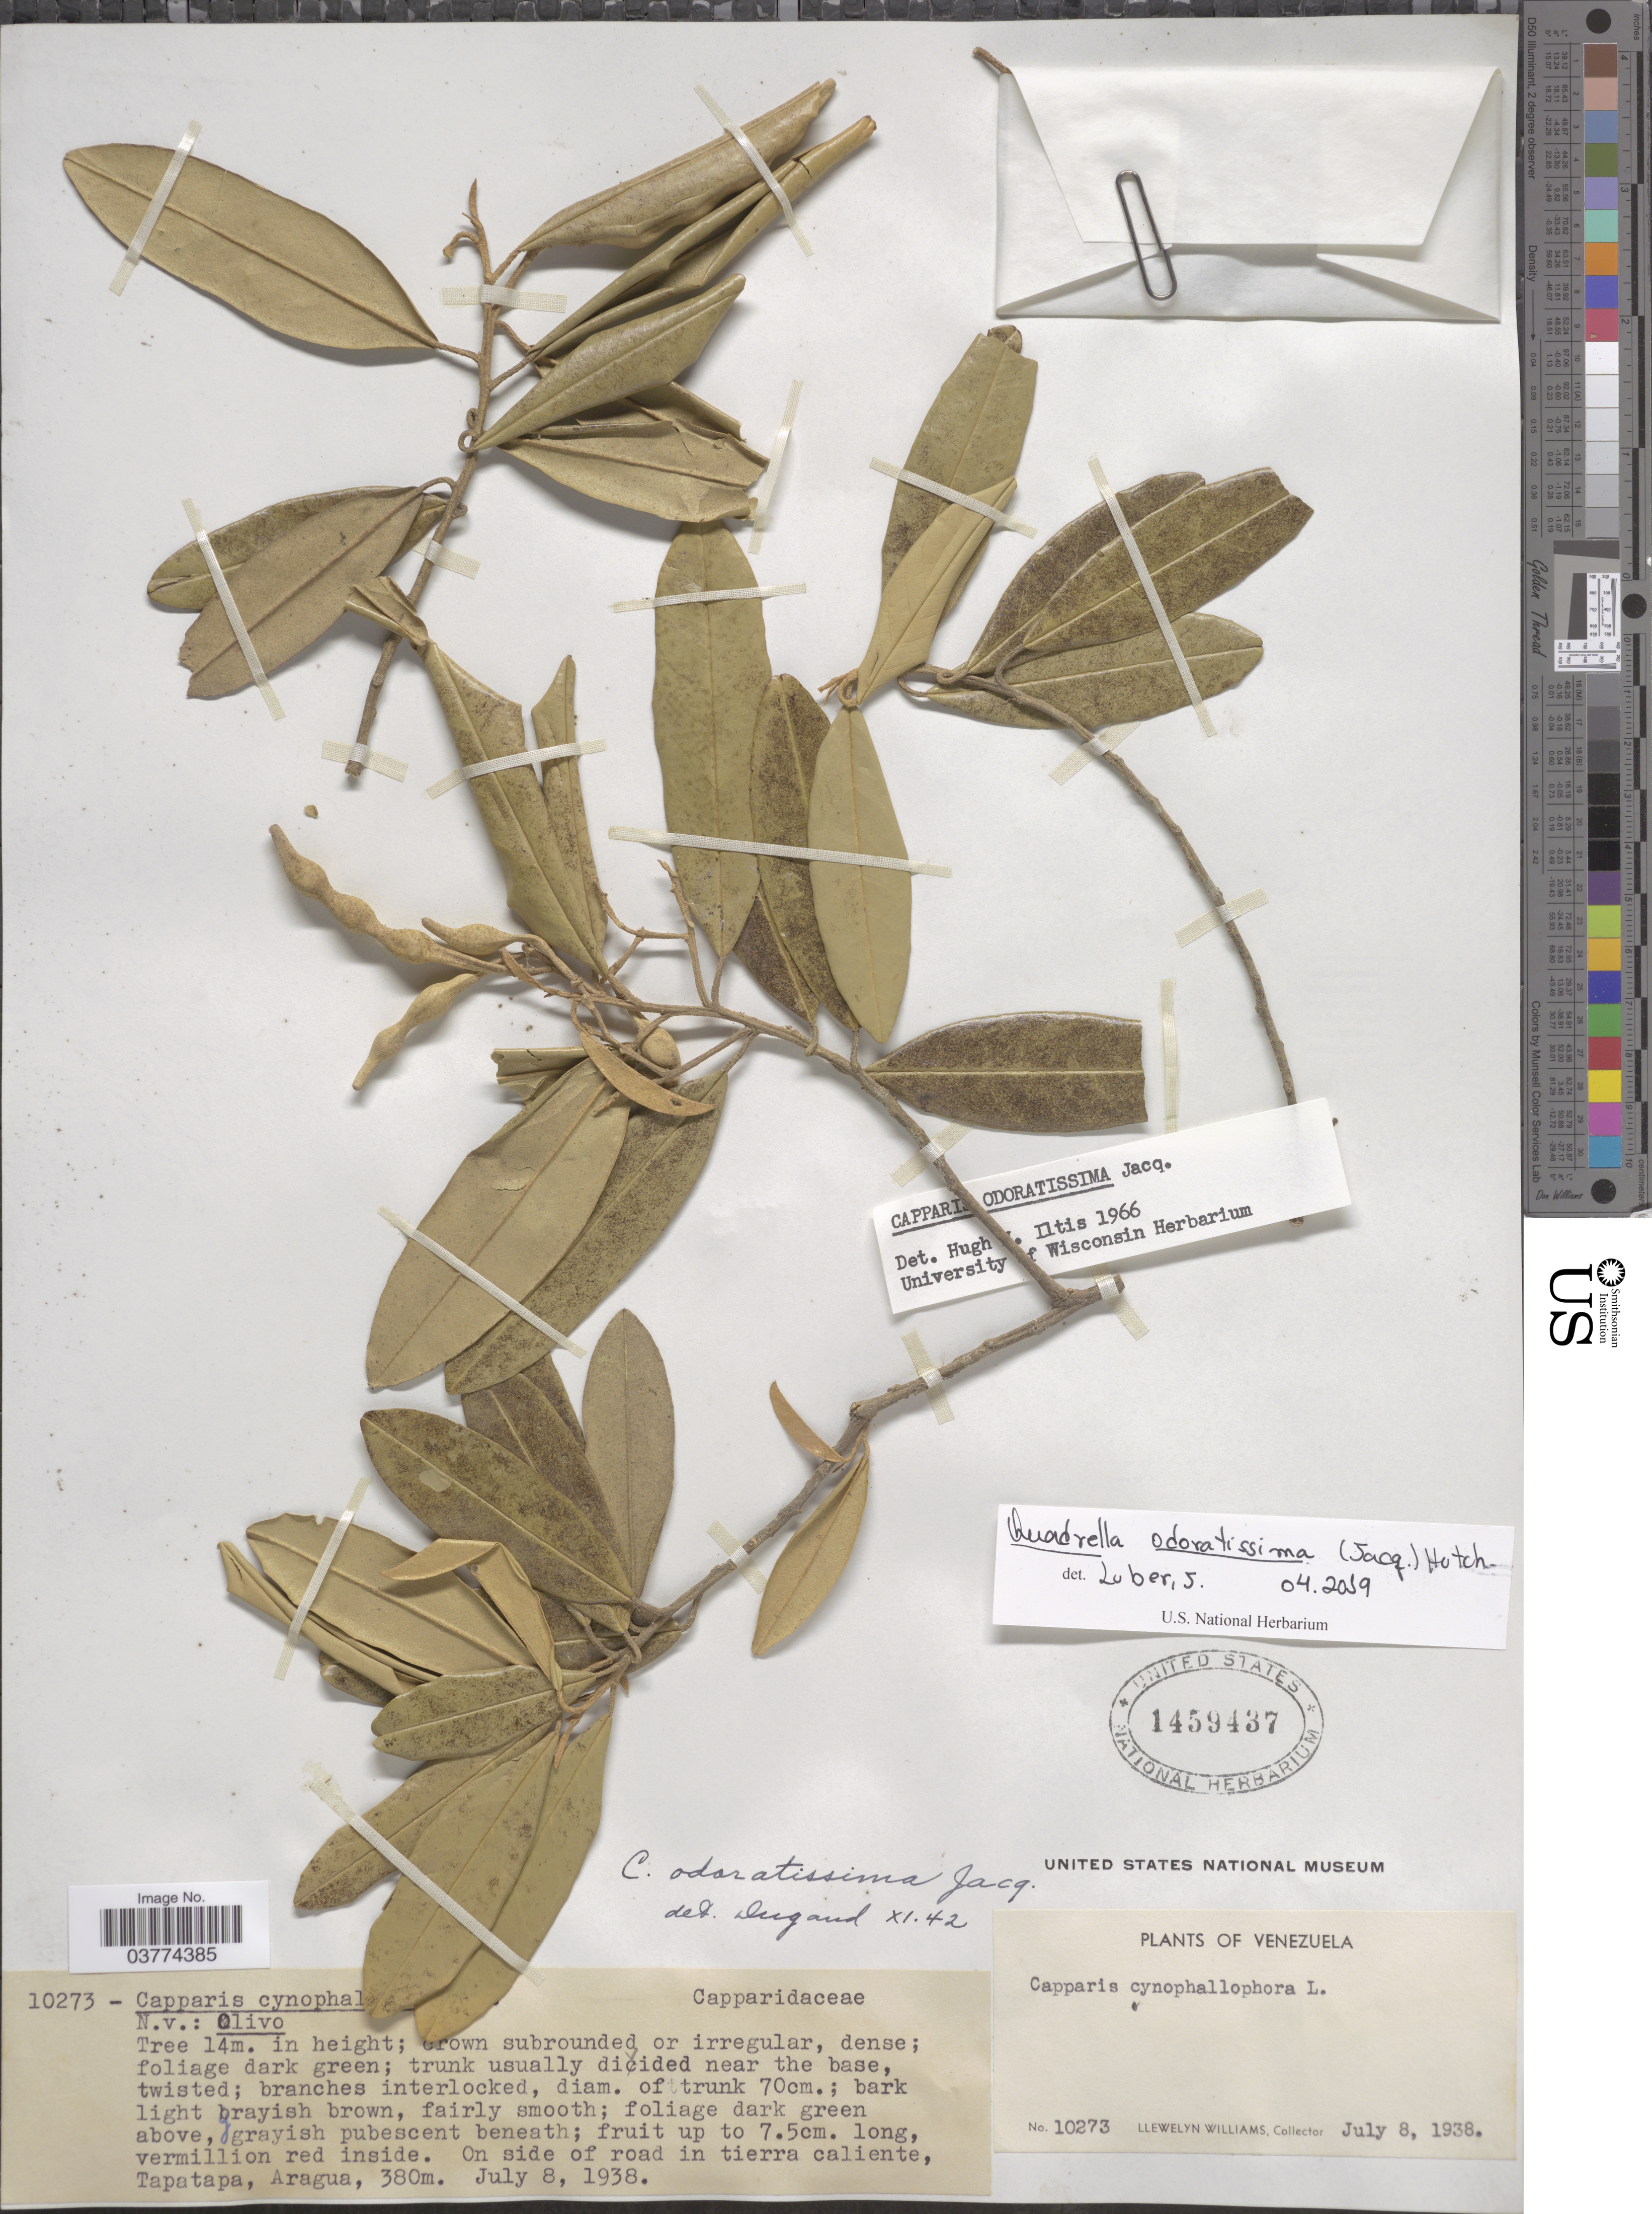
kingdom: Plantae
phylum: Tracheophyta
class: Magnoliopsida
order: Brassicales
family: Capparaceae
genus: Quadrella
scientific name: Quadrella odoratissima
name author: (Jacq.) Hutch.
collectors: Ll. Williams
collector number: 10273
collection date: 1938-07-08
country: Venezuela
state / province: Aragua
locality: On side of road in tierra caliente, Tapatapa.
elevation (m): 380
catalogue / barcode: US 1459437